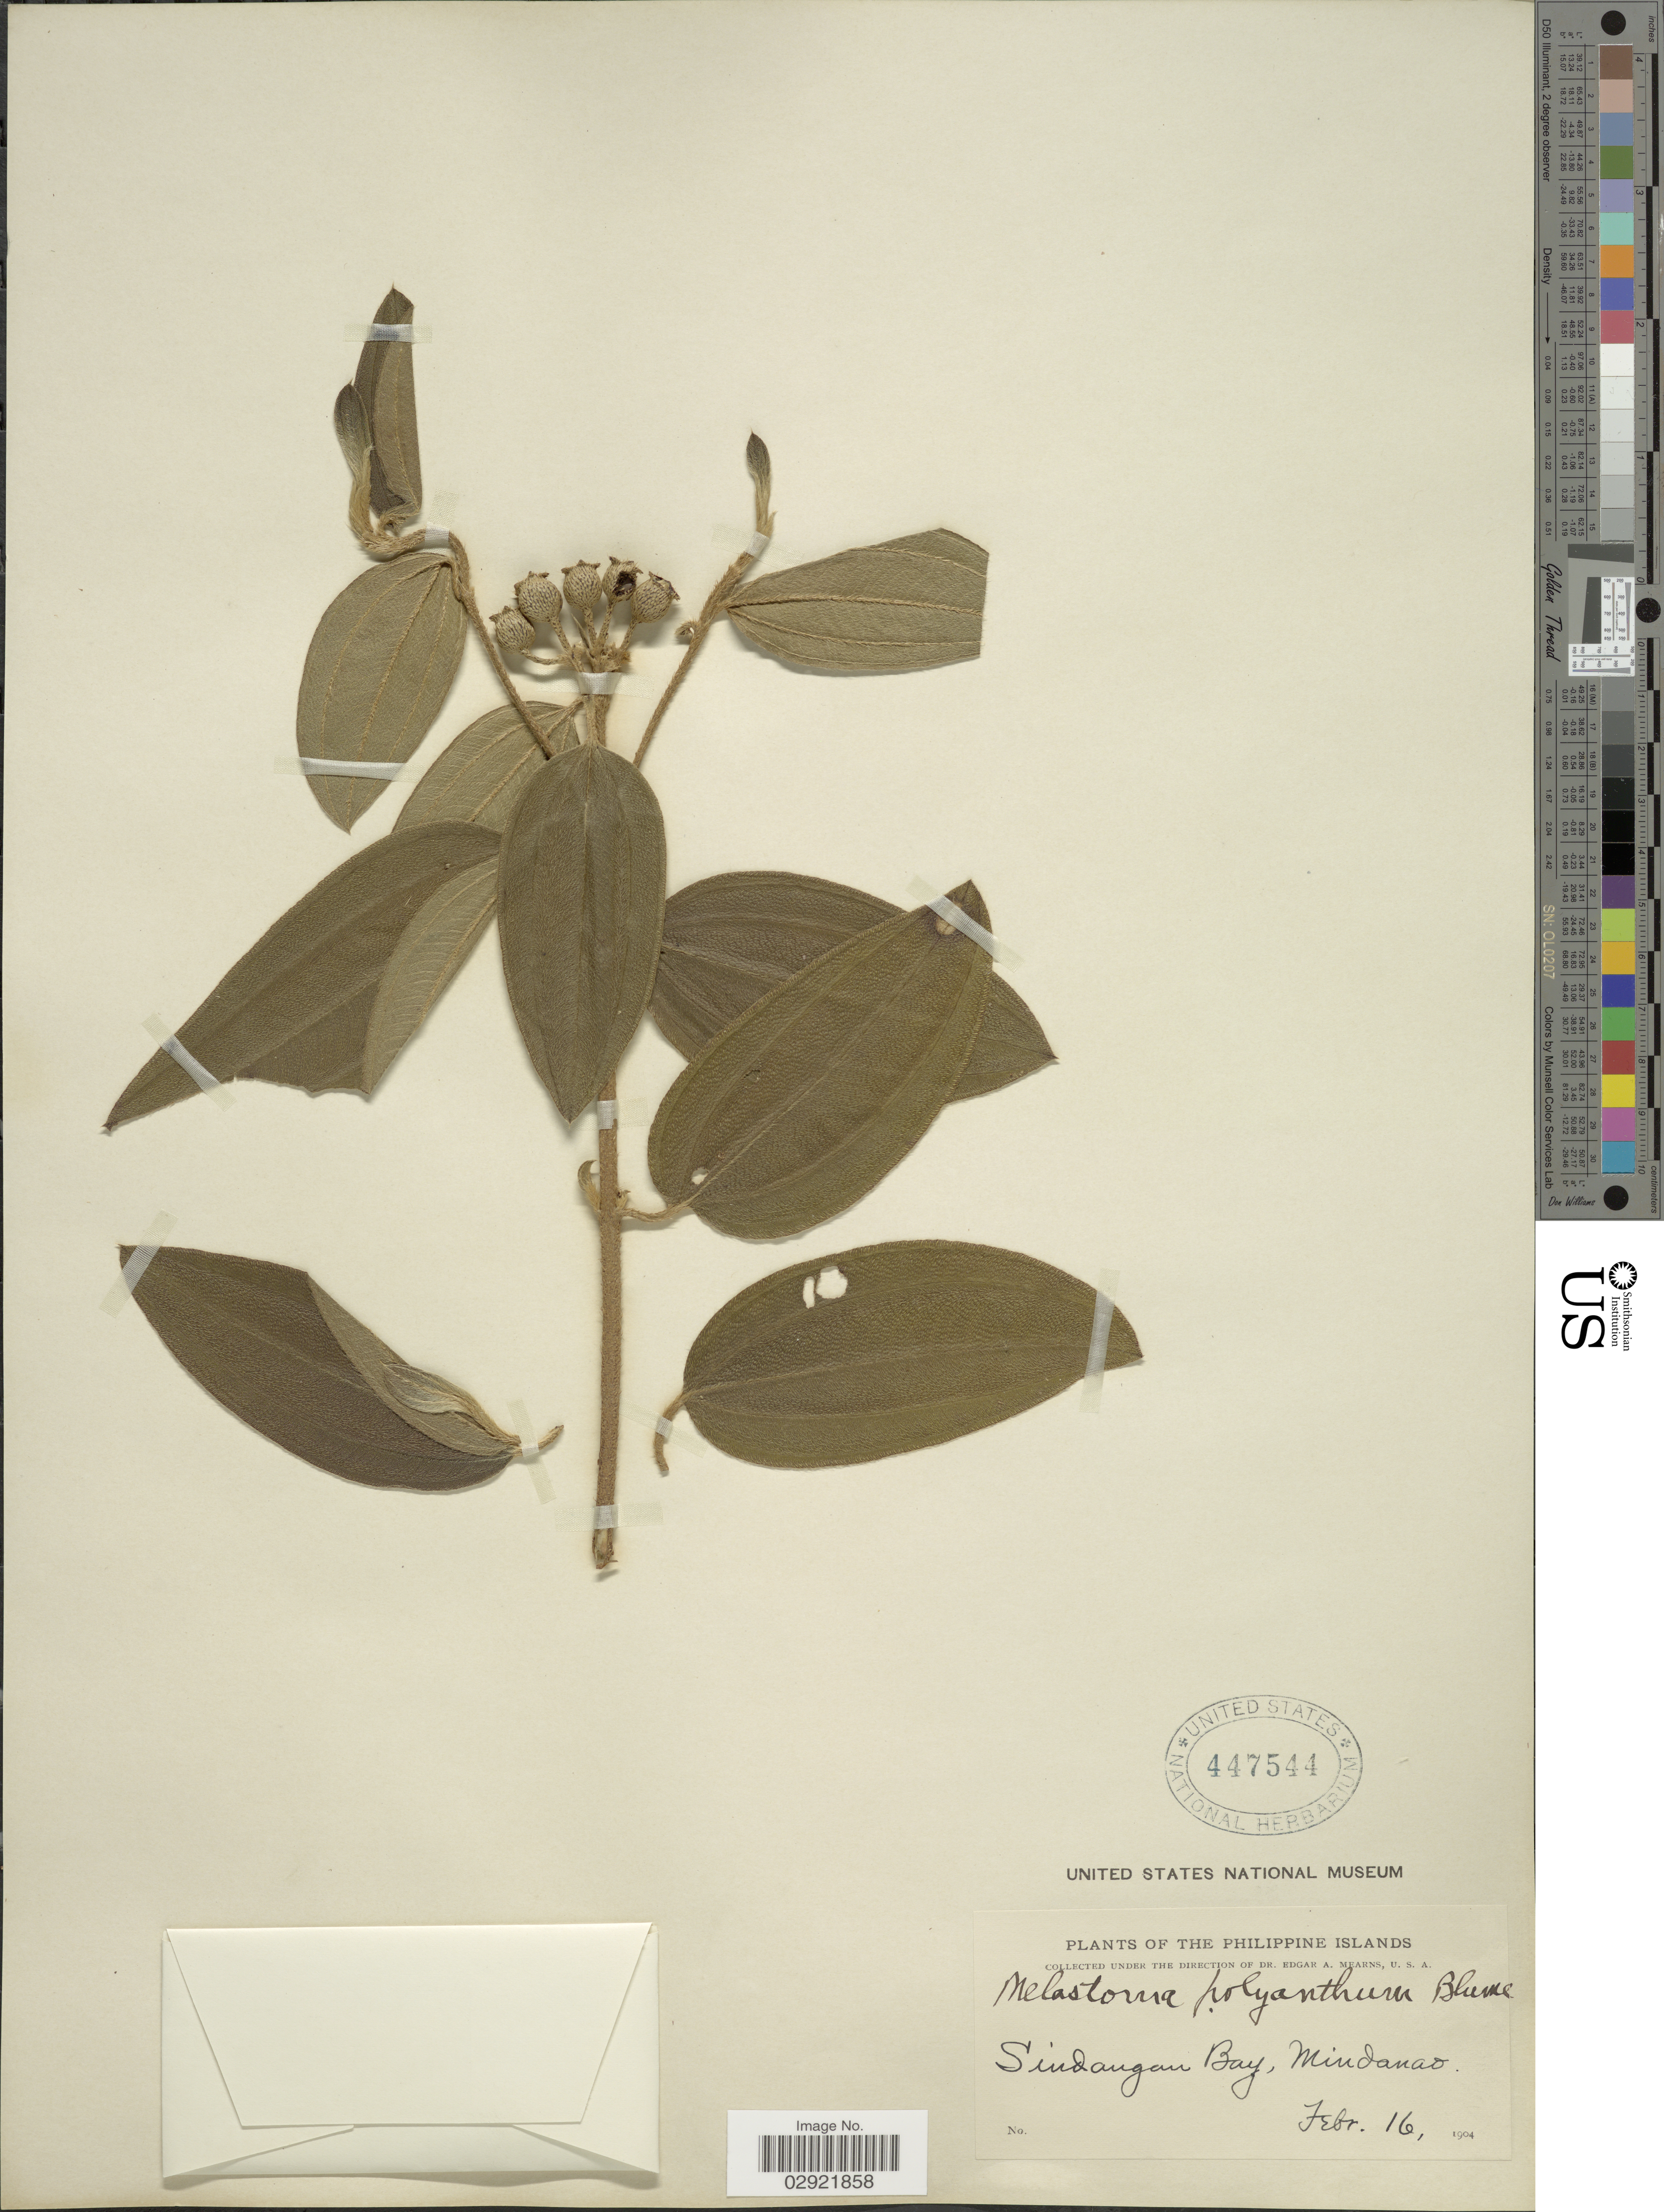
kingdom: Plantae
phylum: Tracheophyta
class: Magnoliopsida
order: Myrtales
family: Melastomataceae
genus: Melastoma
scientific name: Melastoma malabathricum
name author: L.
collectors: E. A. Mearns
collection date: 1904-02-16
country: Philippines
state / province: Zamboanga Peninsula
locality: Philippine Islands. Sindangan Bay, Mindanao.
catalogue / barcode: US 447544